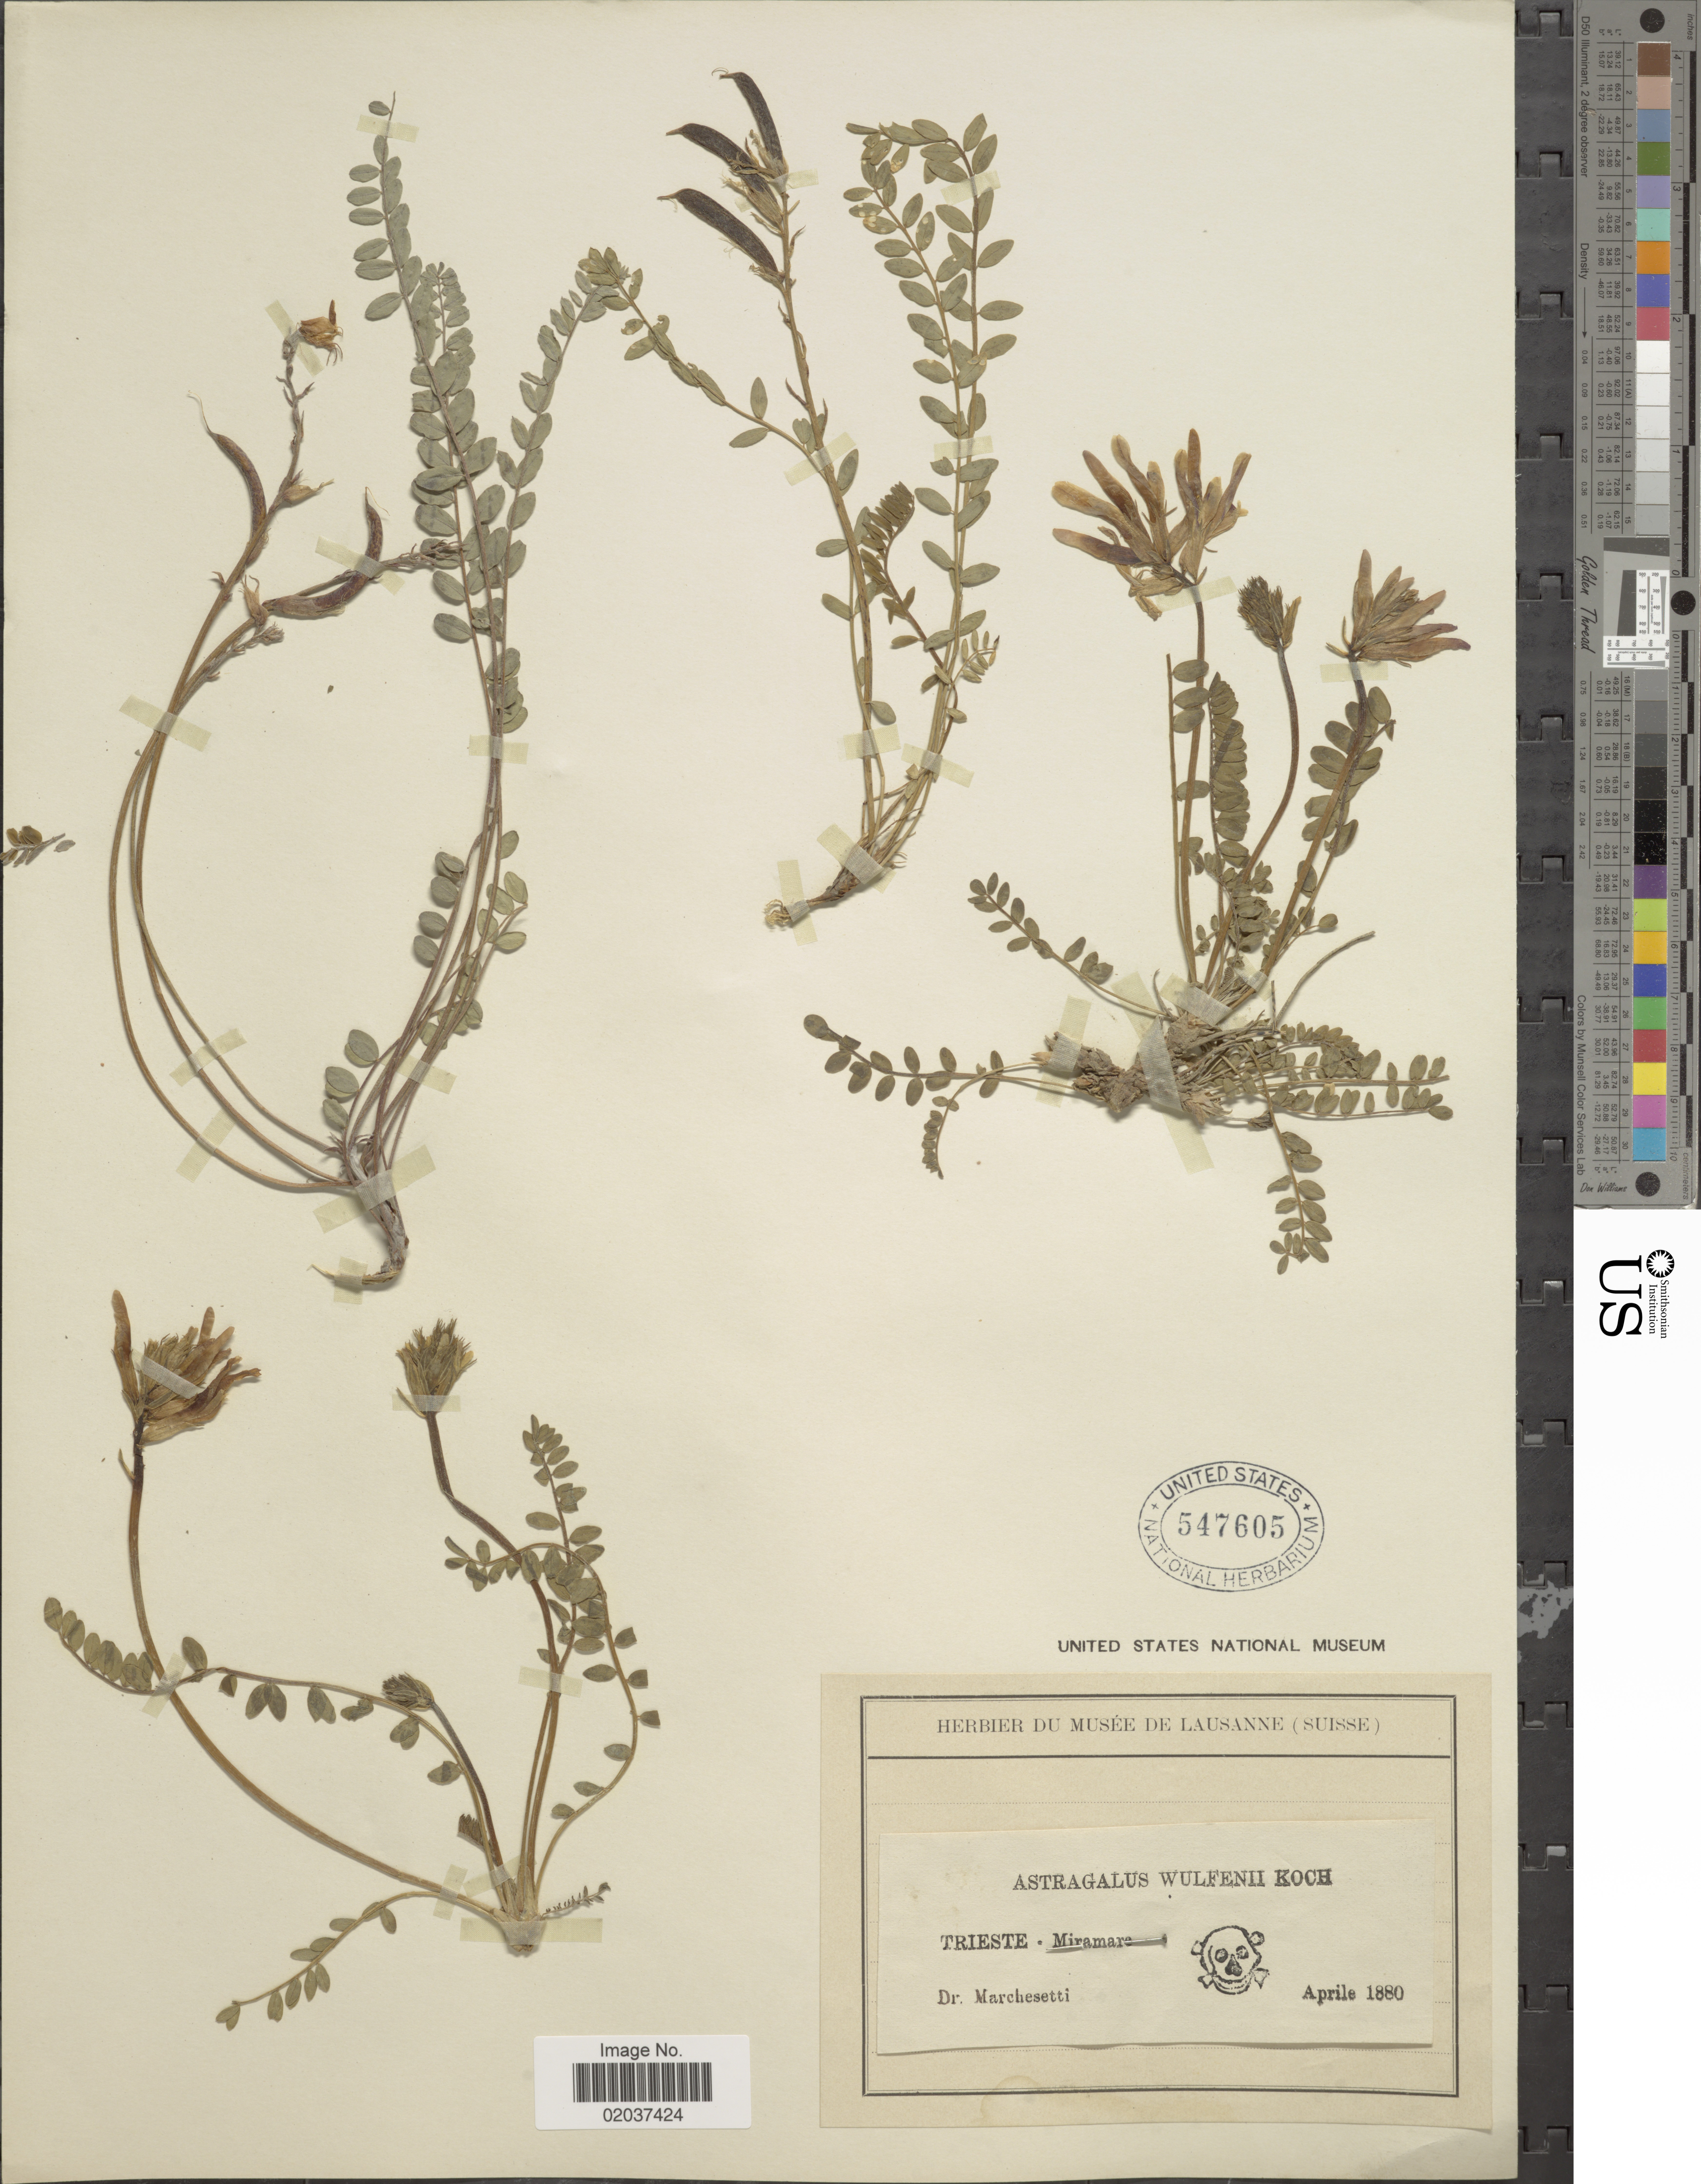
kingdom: Plantae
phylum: Tracheophyta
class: Magnoliopsida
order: Fabales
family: Fabaceae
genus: Astragalus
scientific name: Astragalus wulfenii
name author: Koch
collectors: -. Marchesetti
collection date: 1880-04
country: Italy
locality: Trieste, Miramare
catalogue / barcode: US 5479605